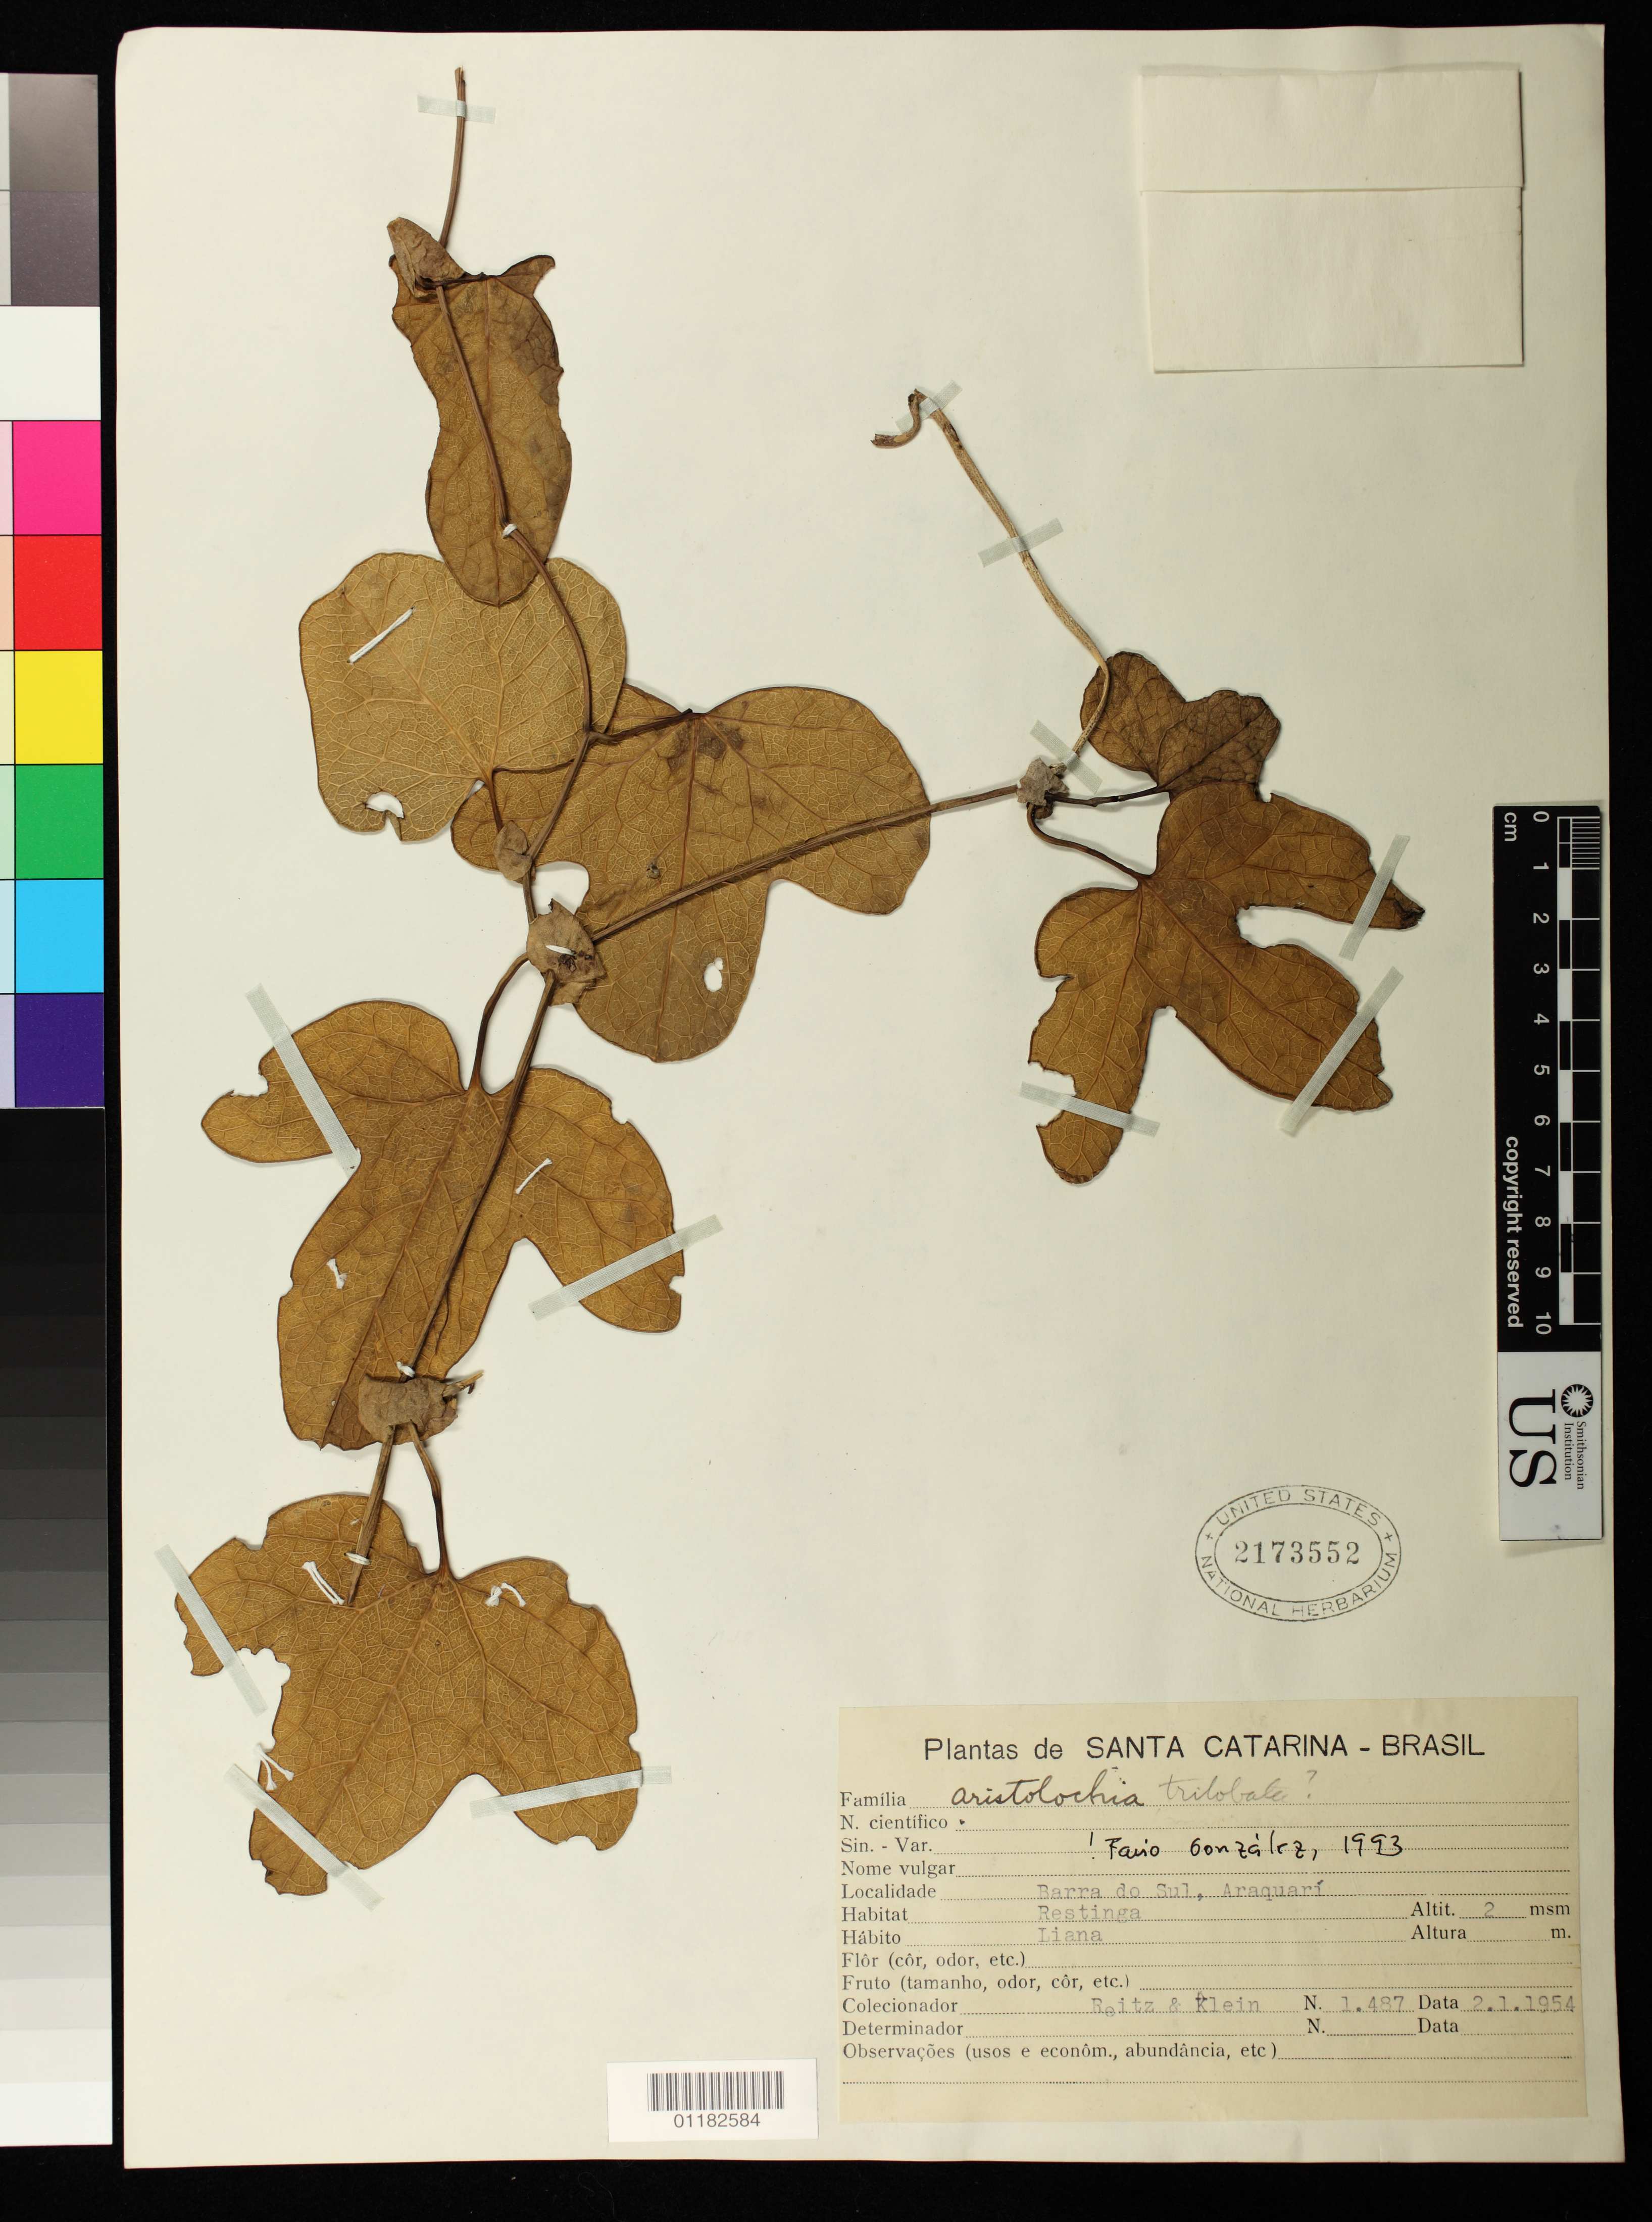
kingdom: Plantae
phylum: Tracheophyta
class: Magnoliopsida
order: Piperales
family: Aristolochiaceae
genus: Aristolochia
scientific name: Aristolochia trilobata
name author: L.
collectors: R. Reitz & R. M. Klein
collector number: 1487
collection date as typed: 02 Jan 1954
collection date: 1954-01-02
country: Brazil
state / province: Santa Catarina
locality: Barra do sul, araquari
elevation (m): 2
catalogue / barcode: US 2173552